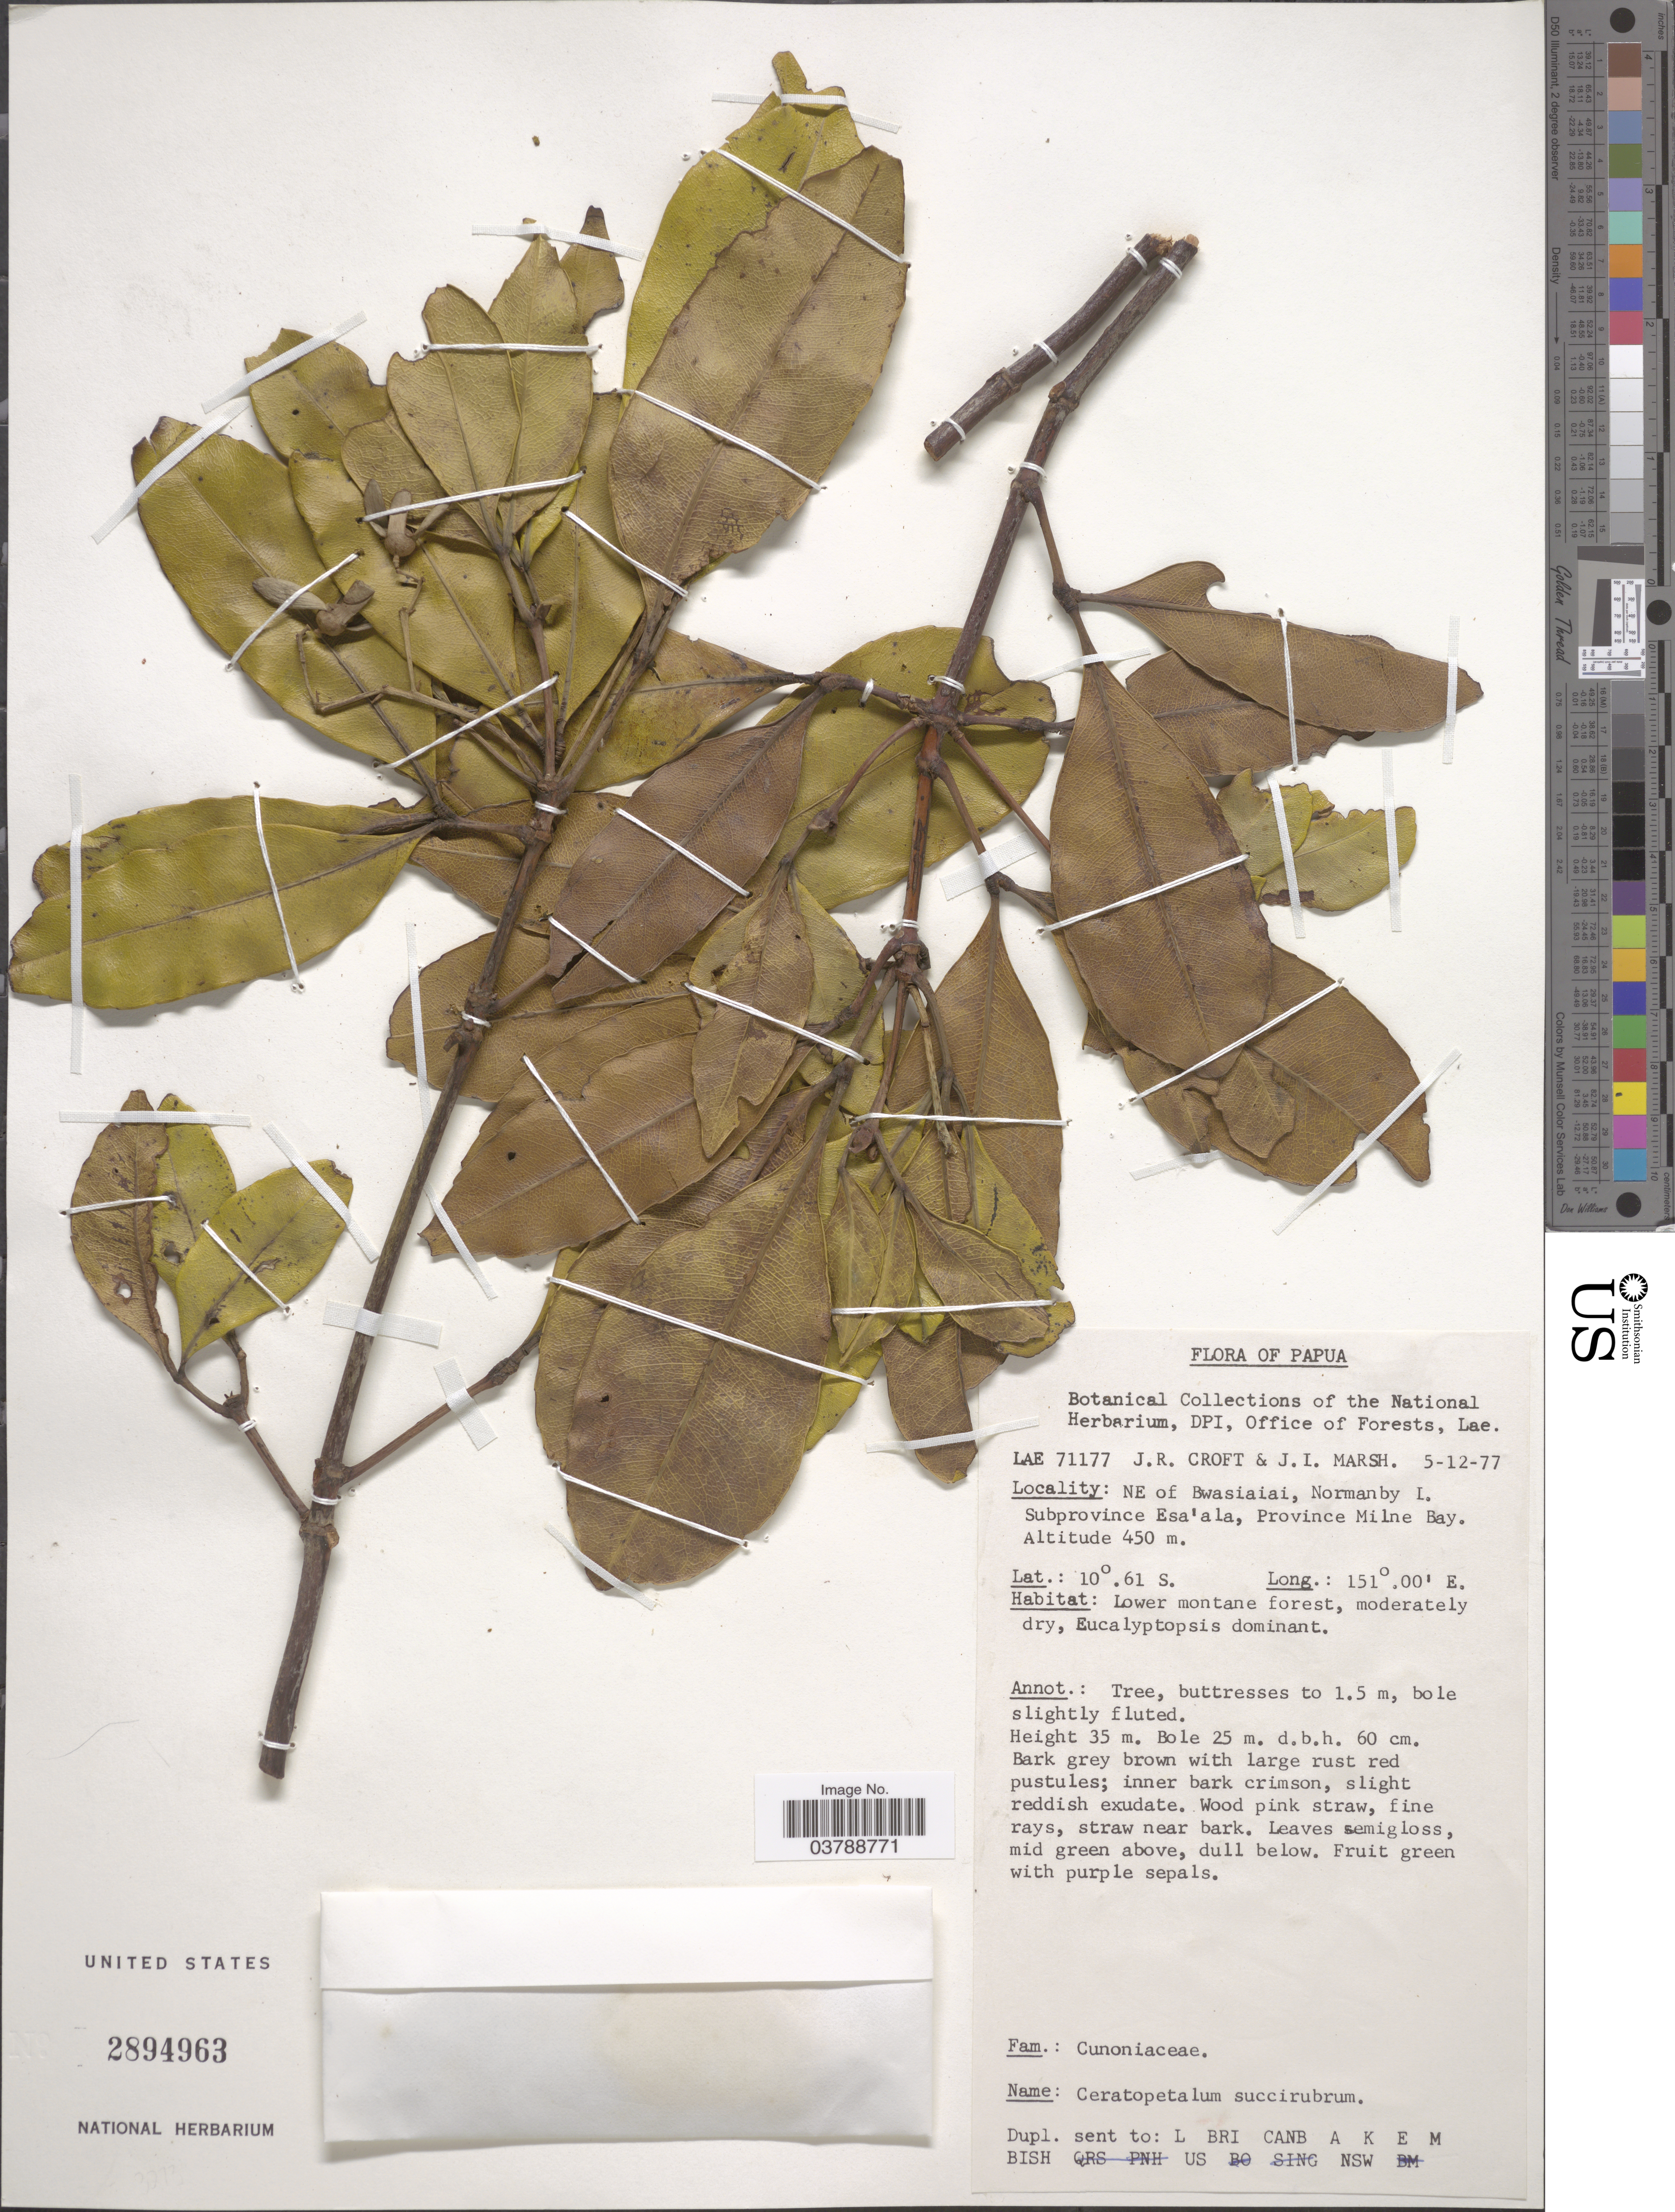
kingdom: Plantae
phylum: Tracheophyta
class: Magnoliopsida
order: Oxalidales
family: Cunoniaceae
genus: Ceratopetalum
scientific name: Ceratopetalum succirubrum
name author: C.T. White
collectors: J. R. Croft & J. Marsh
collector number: LAE71177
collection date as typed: Transcribed d/m/y: 5/12/77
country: Papua New Guinea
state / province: Milne Bay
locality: Papua. NE of Bwasiaiai, Normanby I. subprovince Esa' a la, Province Milne Bay.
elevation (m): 450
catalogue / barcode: US 2894963